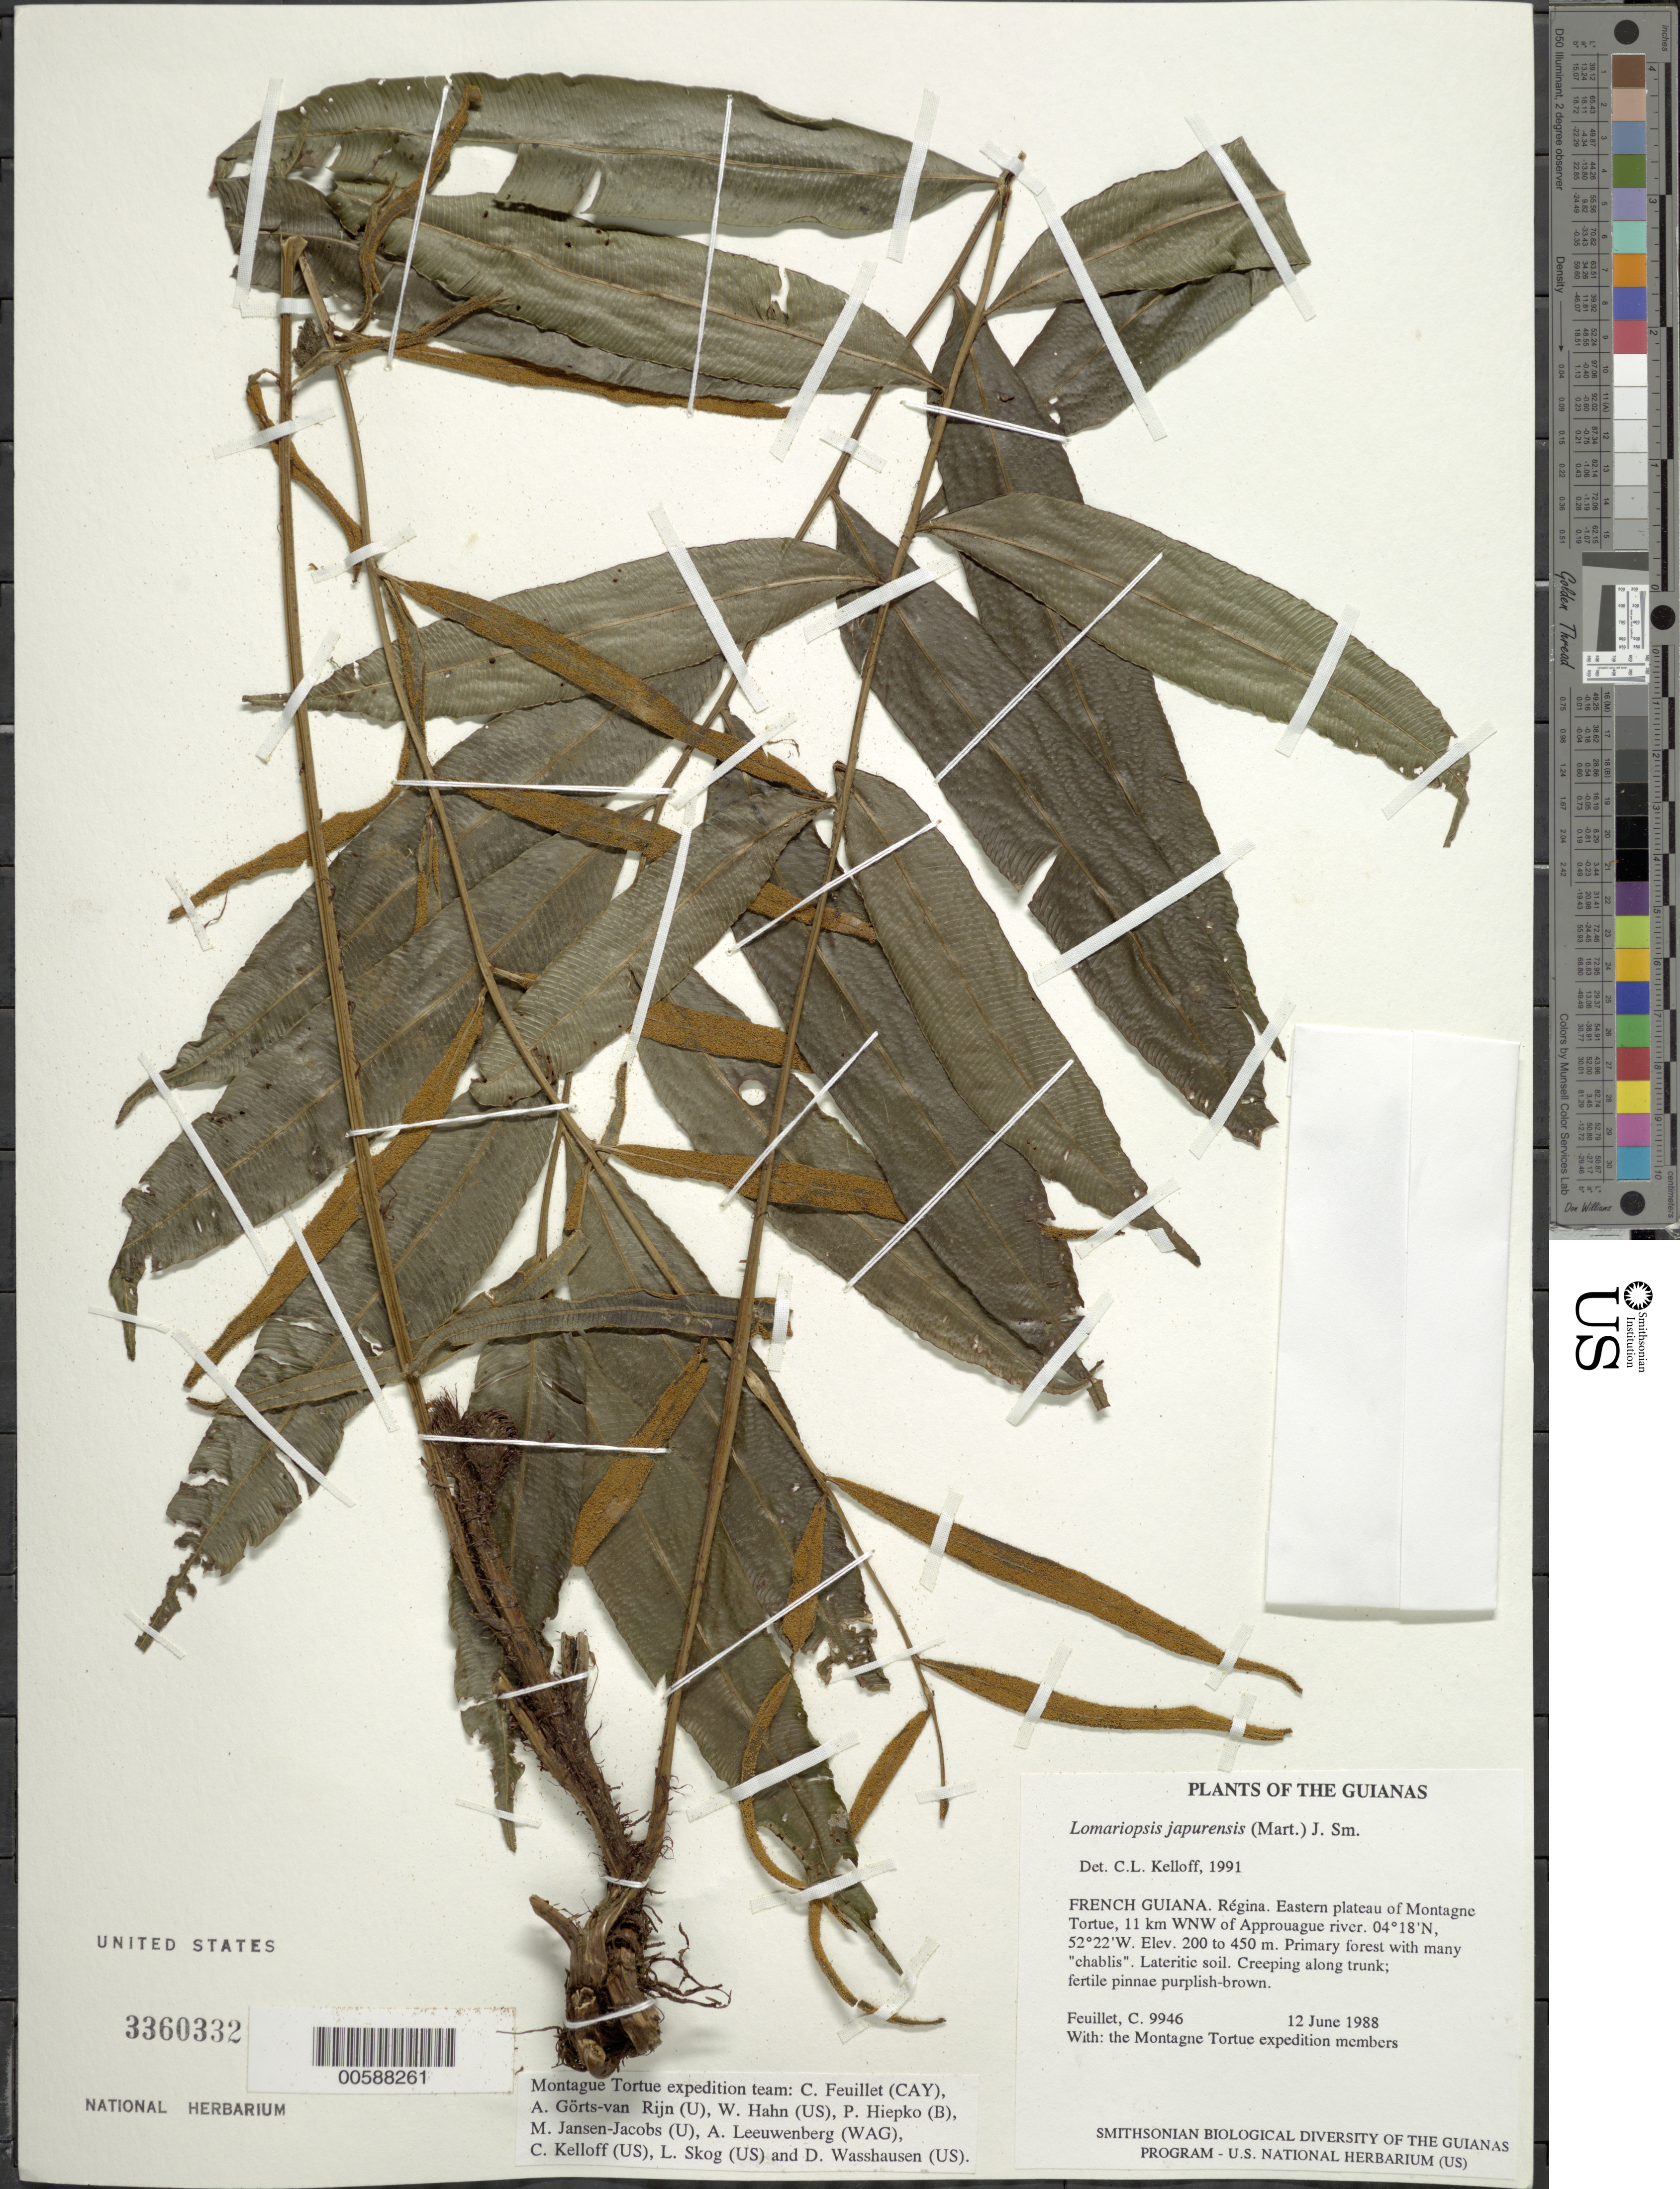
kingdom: Plantae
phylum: Tracheophyta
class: Polypodiopsida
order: Polypodiales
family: Lomariopsidaceae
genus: Lomariopsis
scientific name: Lomariopsis japurensis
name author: (Mart.) J. Sm.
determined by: Kelloff, Carol L., (US), Smithsonian Institution - National Museum of Natural History (UNITED STATES)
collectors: C. Feuillet & Montagne Torte Exped. members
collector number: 9946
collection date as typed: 12 June 1988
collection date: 1988-06-12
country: French Guiana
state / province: Cayenne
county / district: Regina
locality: Eastern plateau of Montagne Tortue, 11 km WNW of Approuague river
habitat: Primary forest with many "chablis". Lateritic soil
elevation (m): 200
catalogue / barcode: US 3360332